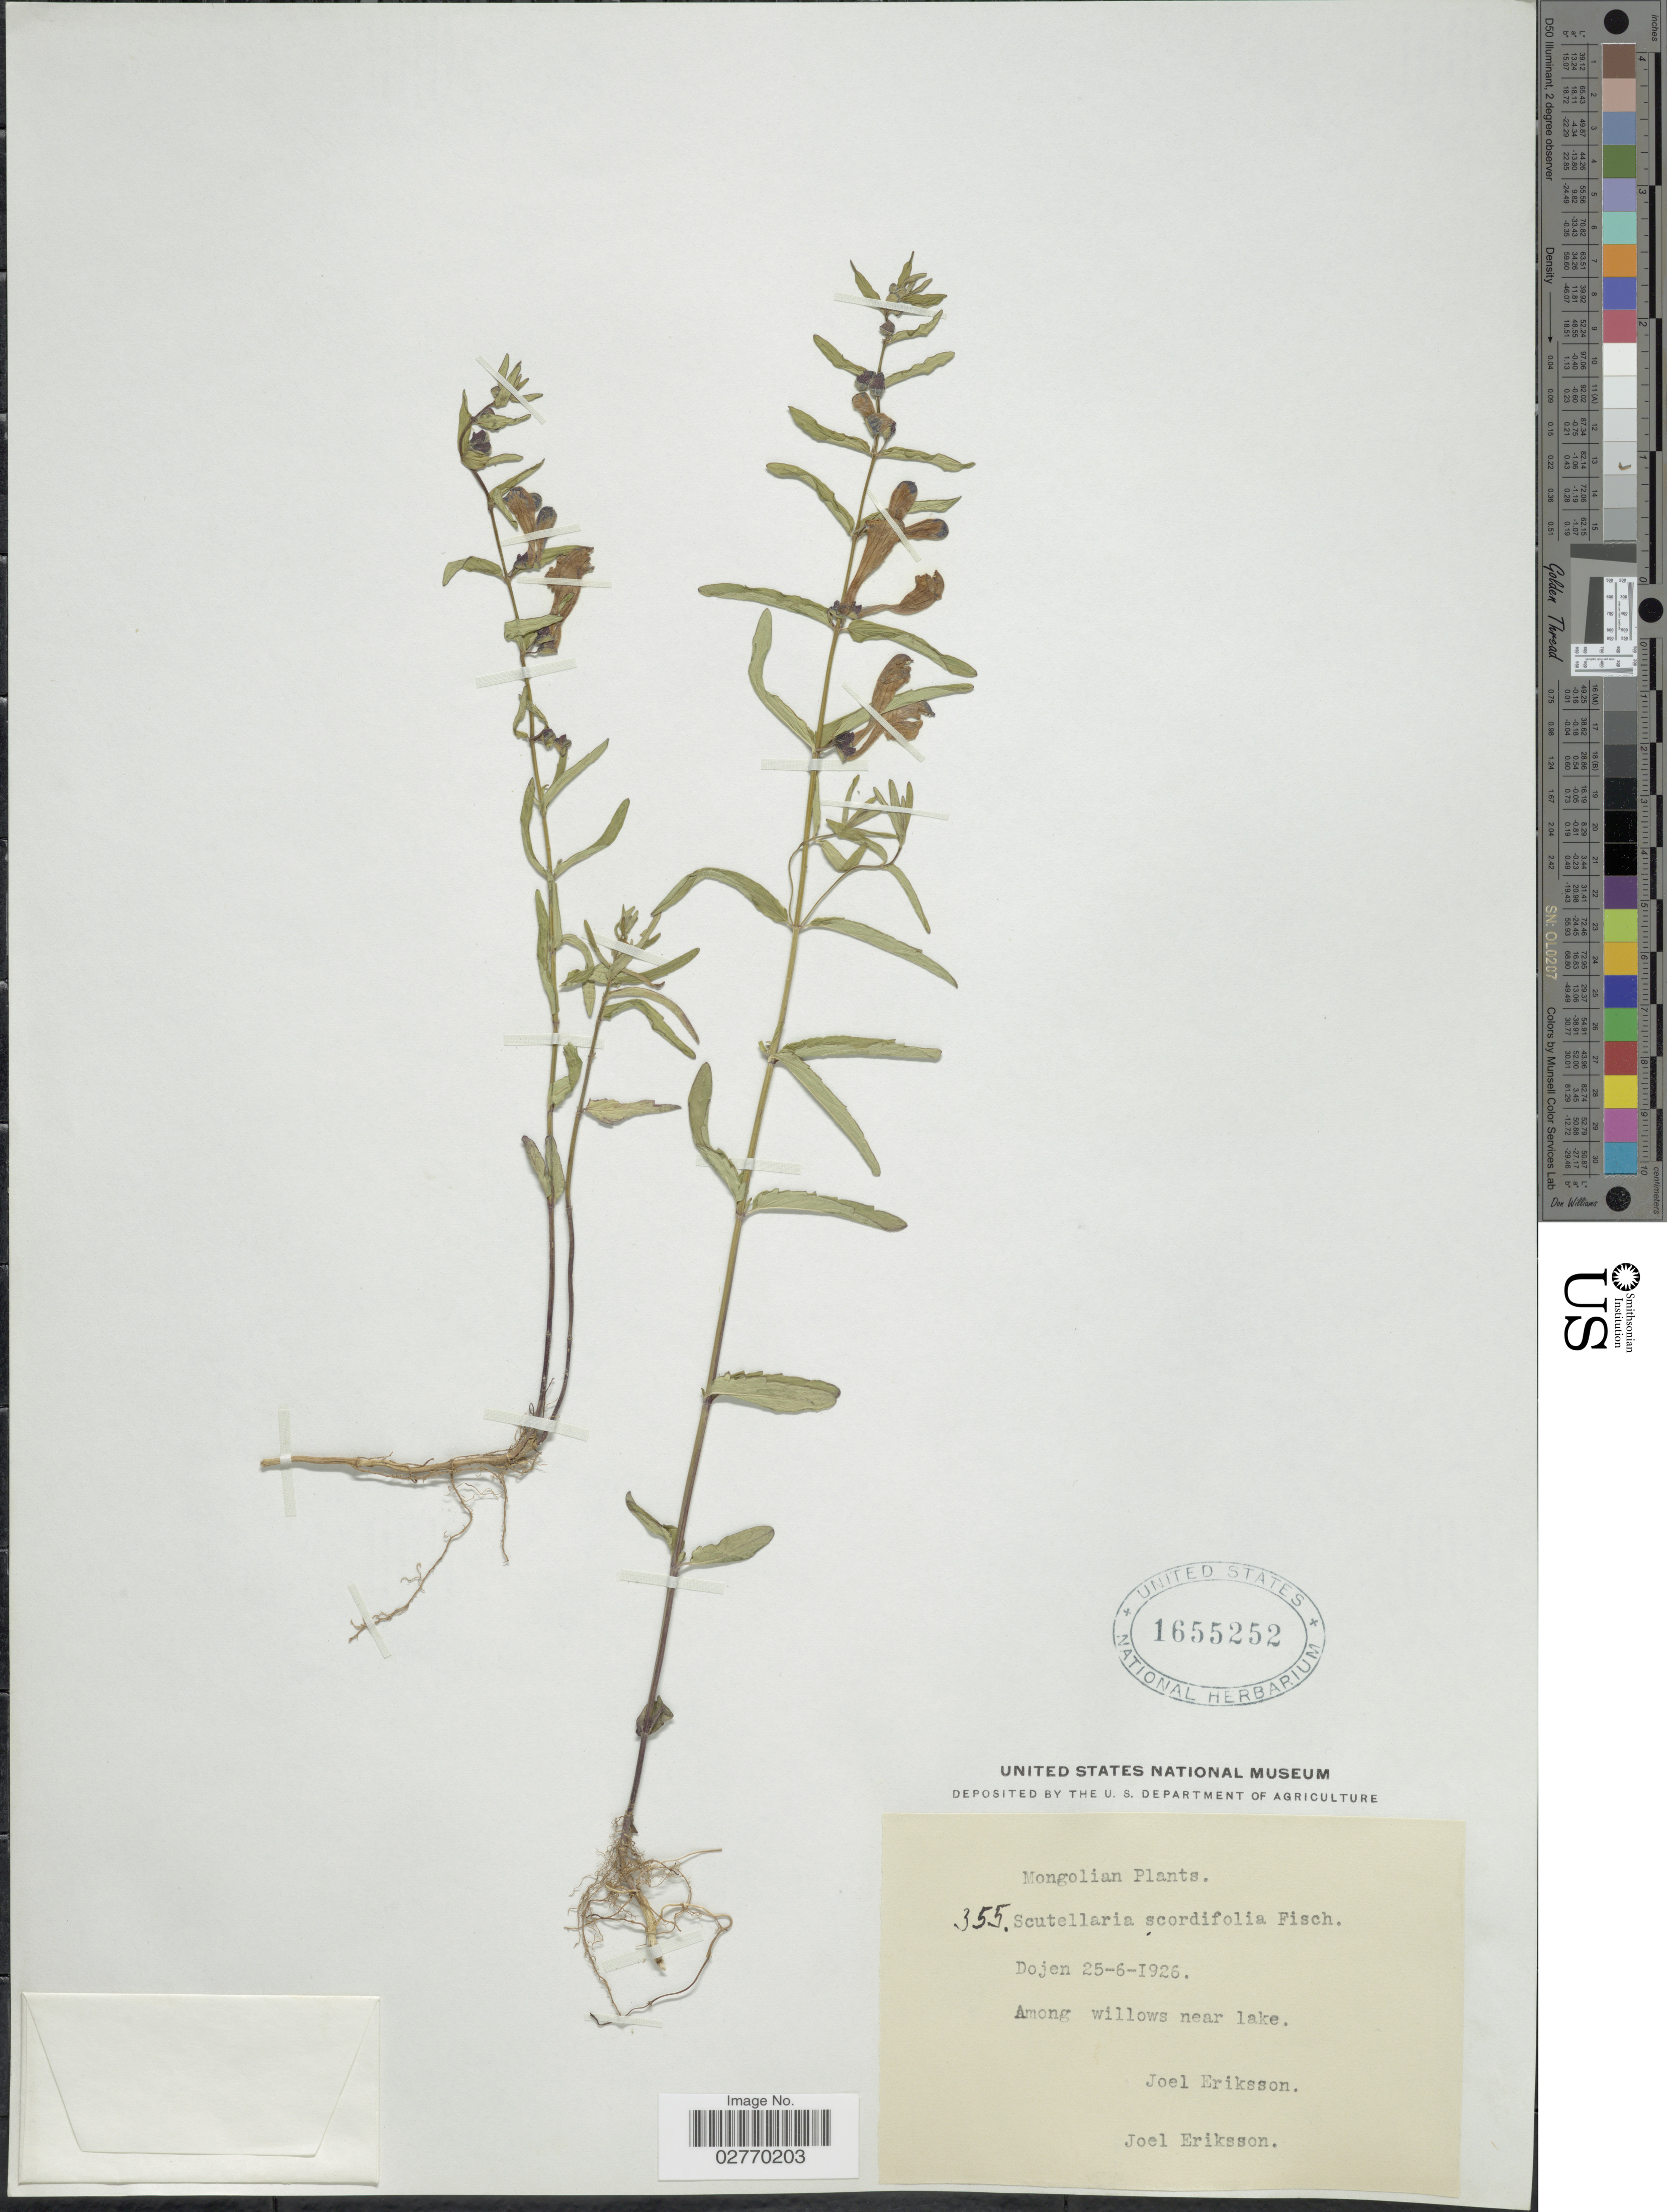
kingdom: Plantae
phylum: Tracheophyta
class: Magnoliopsida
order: Lamiales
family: Lamiaceae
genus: Scutellaria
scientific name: Scutellaria scordiifolia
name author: Fisch. ex Schrank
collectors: J. Eriksson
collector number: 355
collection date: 1926-06-25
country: Mongolia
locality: Dojen, Among willows near lake.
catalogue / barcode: US 1655252